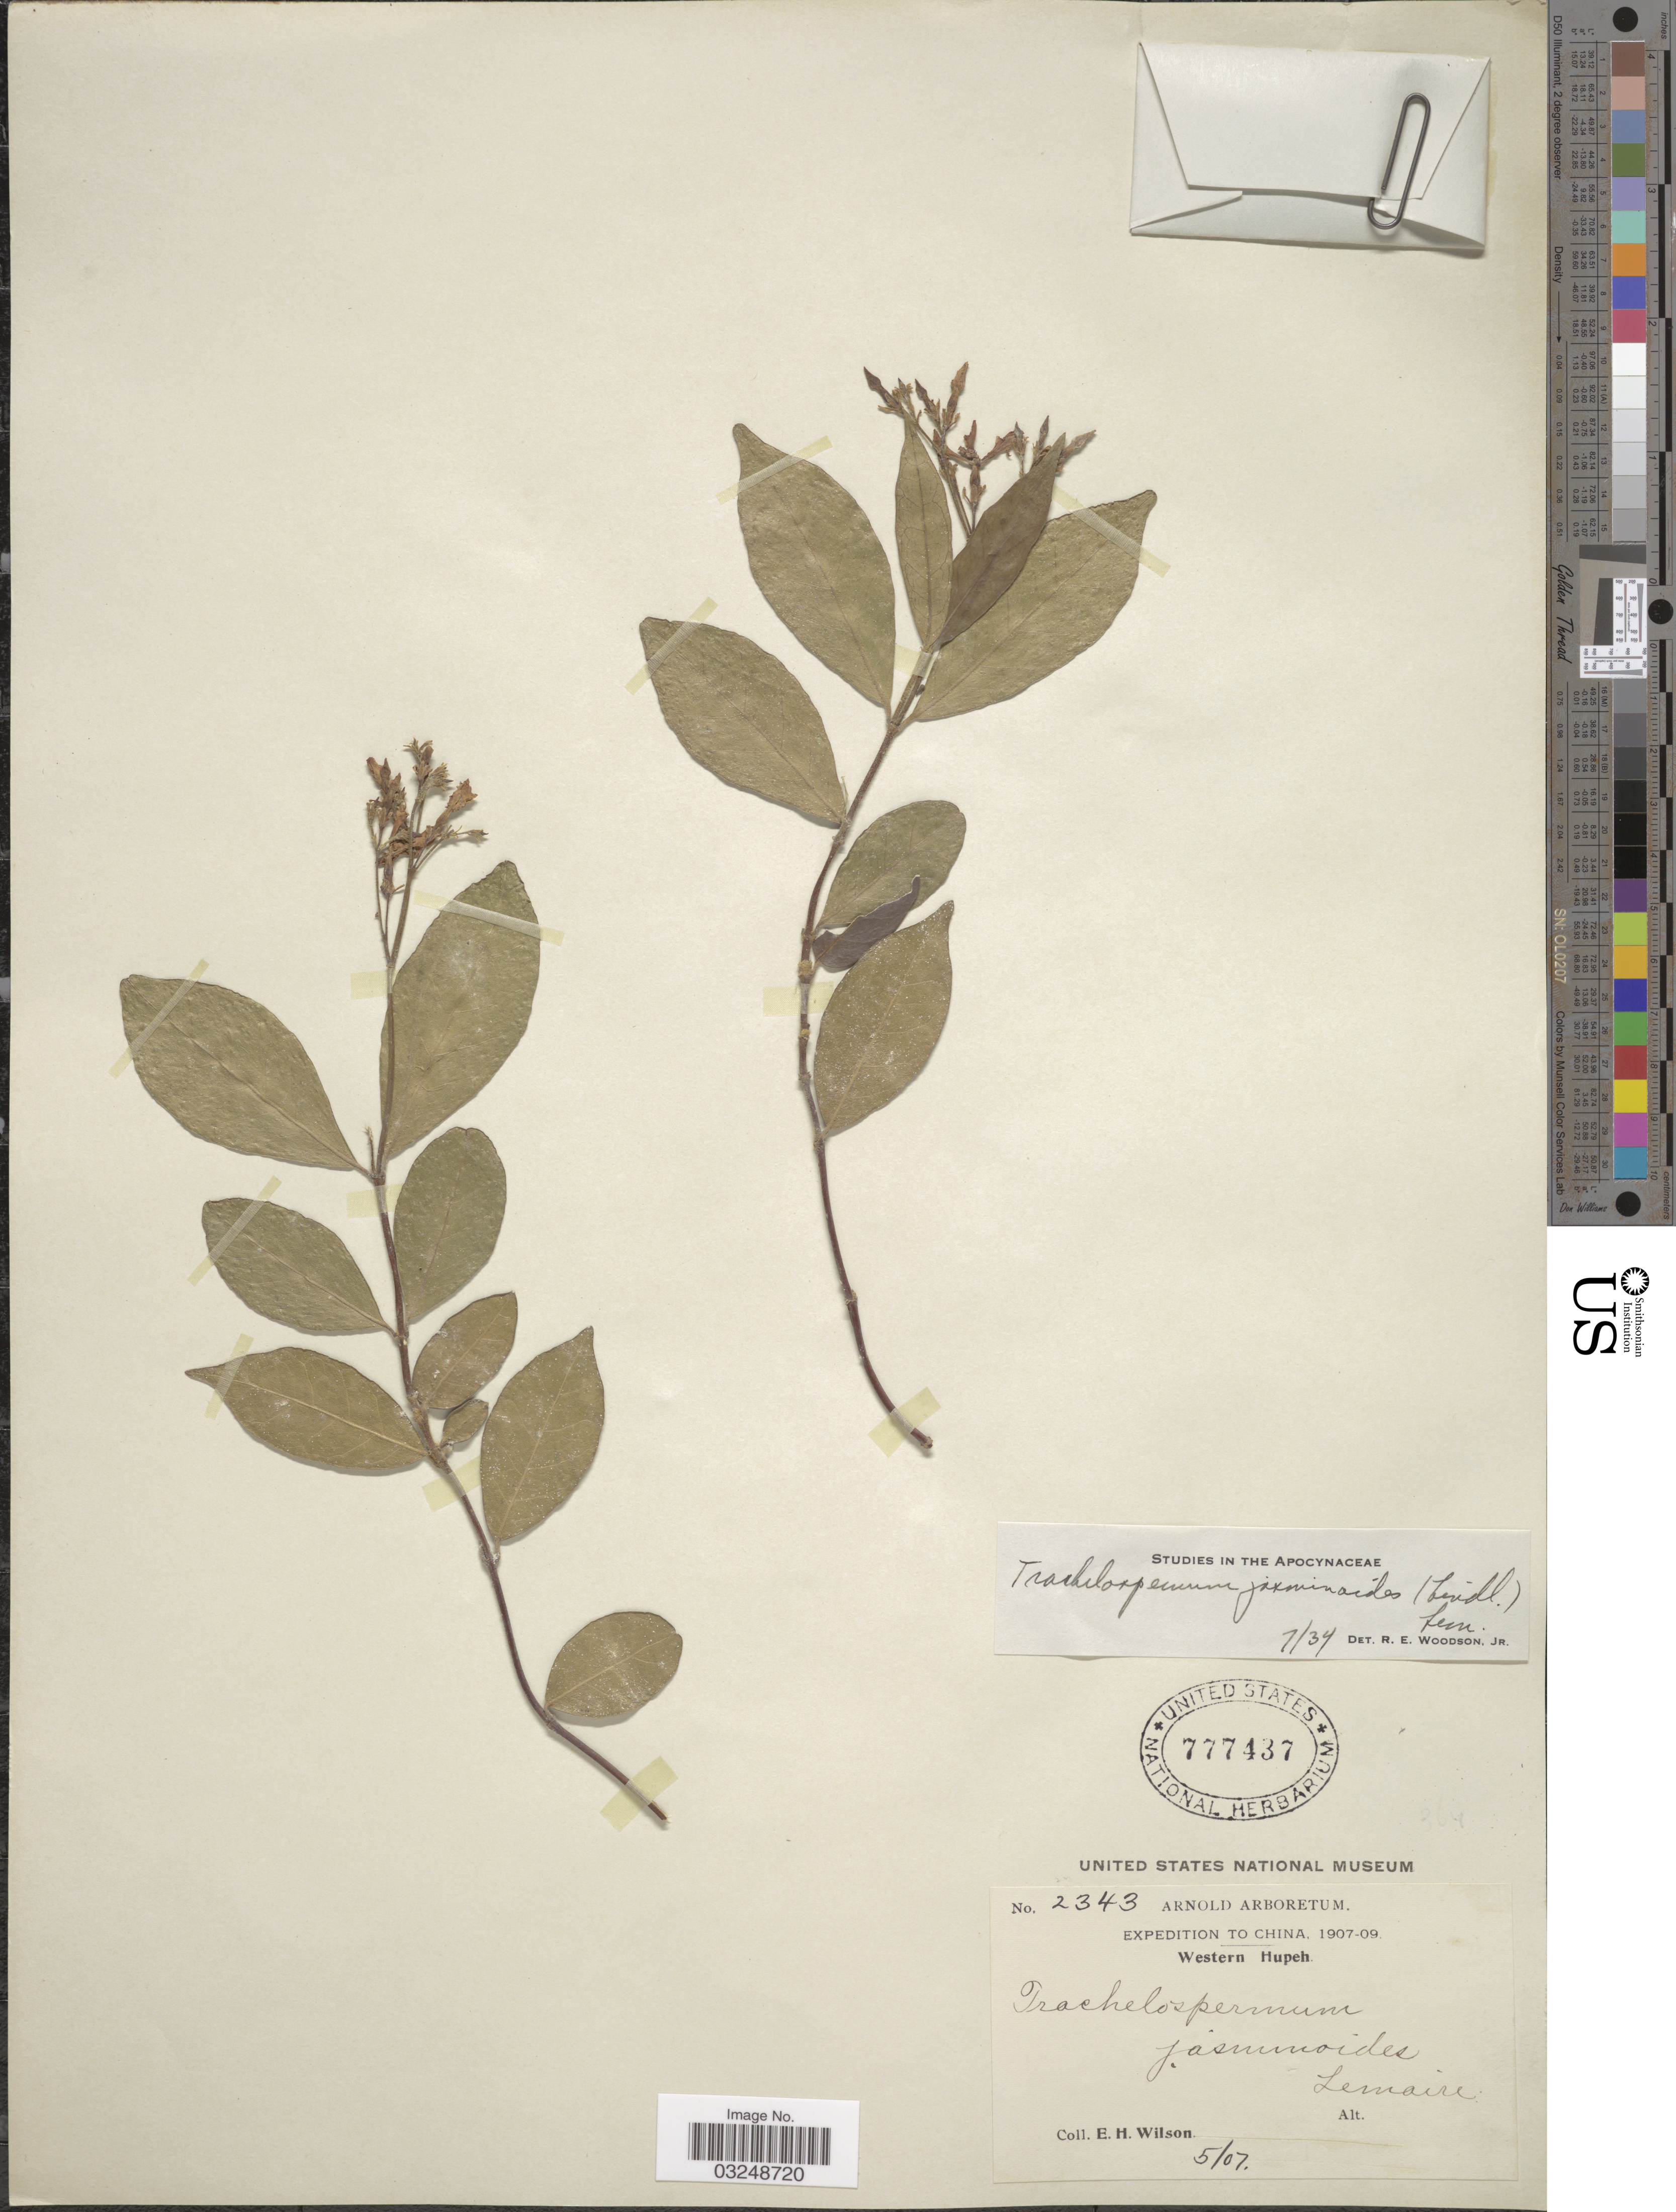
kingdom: Plantae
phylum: Tracheophyta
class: Magnoliopsida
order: Gentianales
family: Apocynaceae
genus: Trachelospermum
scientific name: Trachelospermum jasminoides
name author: (Lindl.) Lem.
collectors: E. Wilson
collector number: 2343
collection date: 1907-05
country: China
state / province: Hubei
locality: Western Hupeh.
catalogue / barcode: US 777437